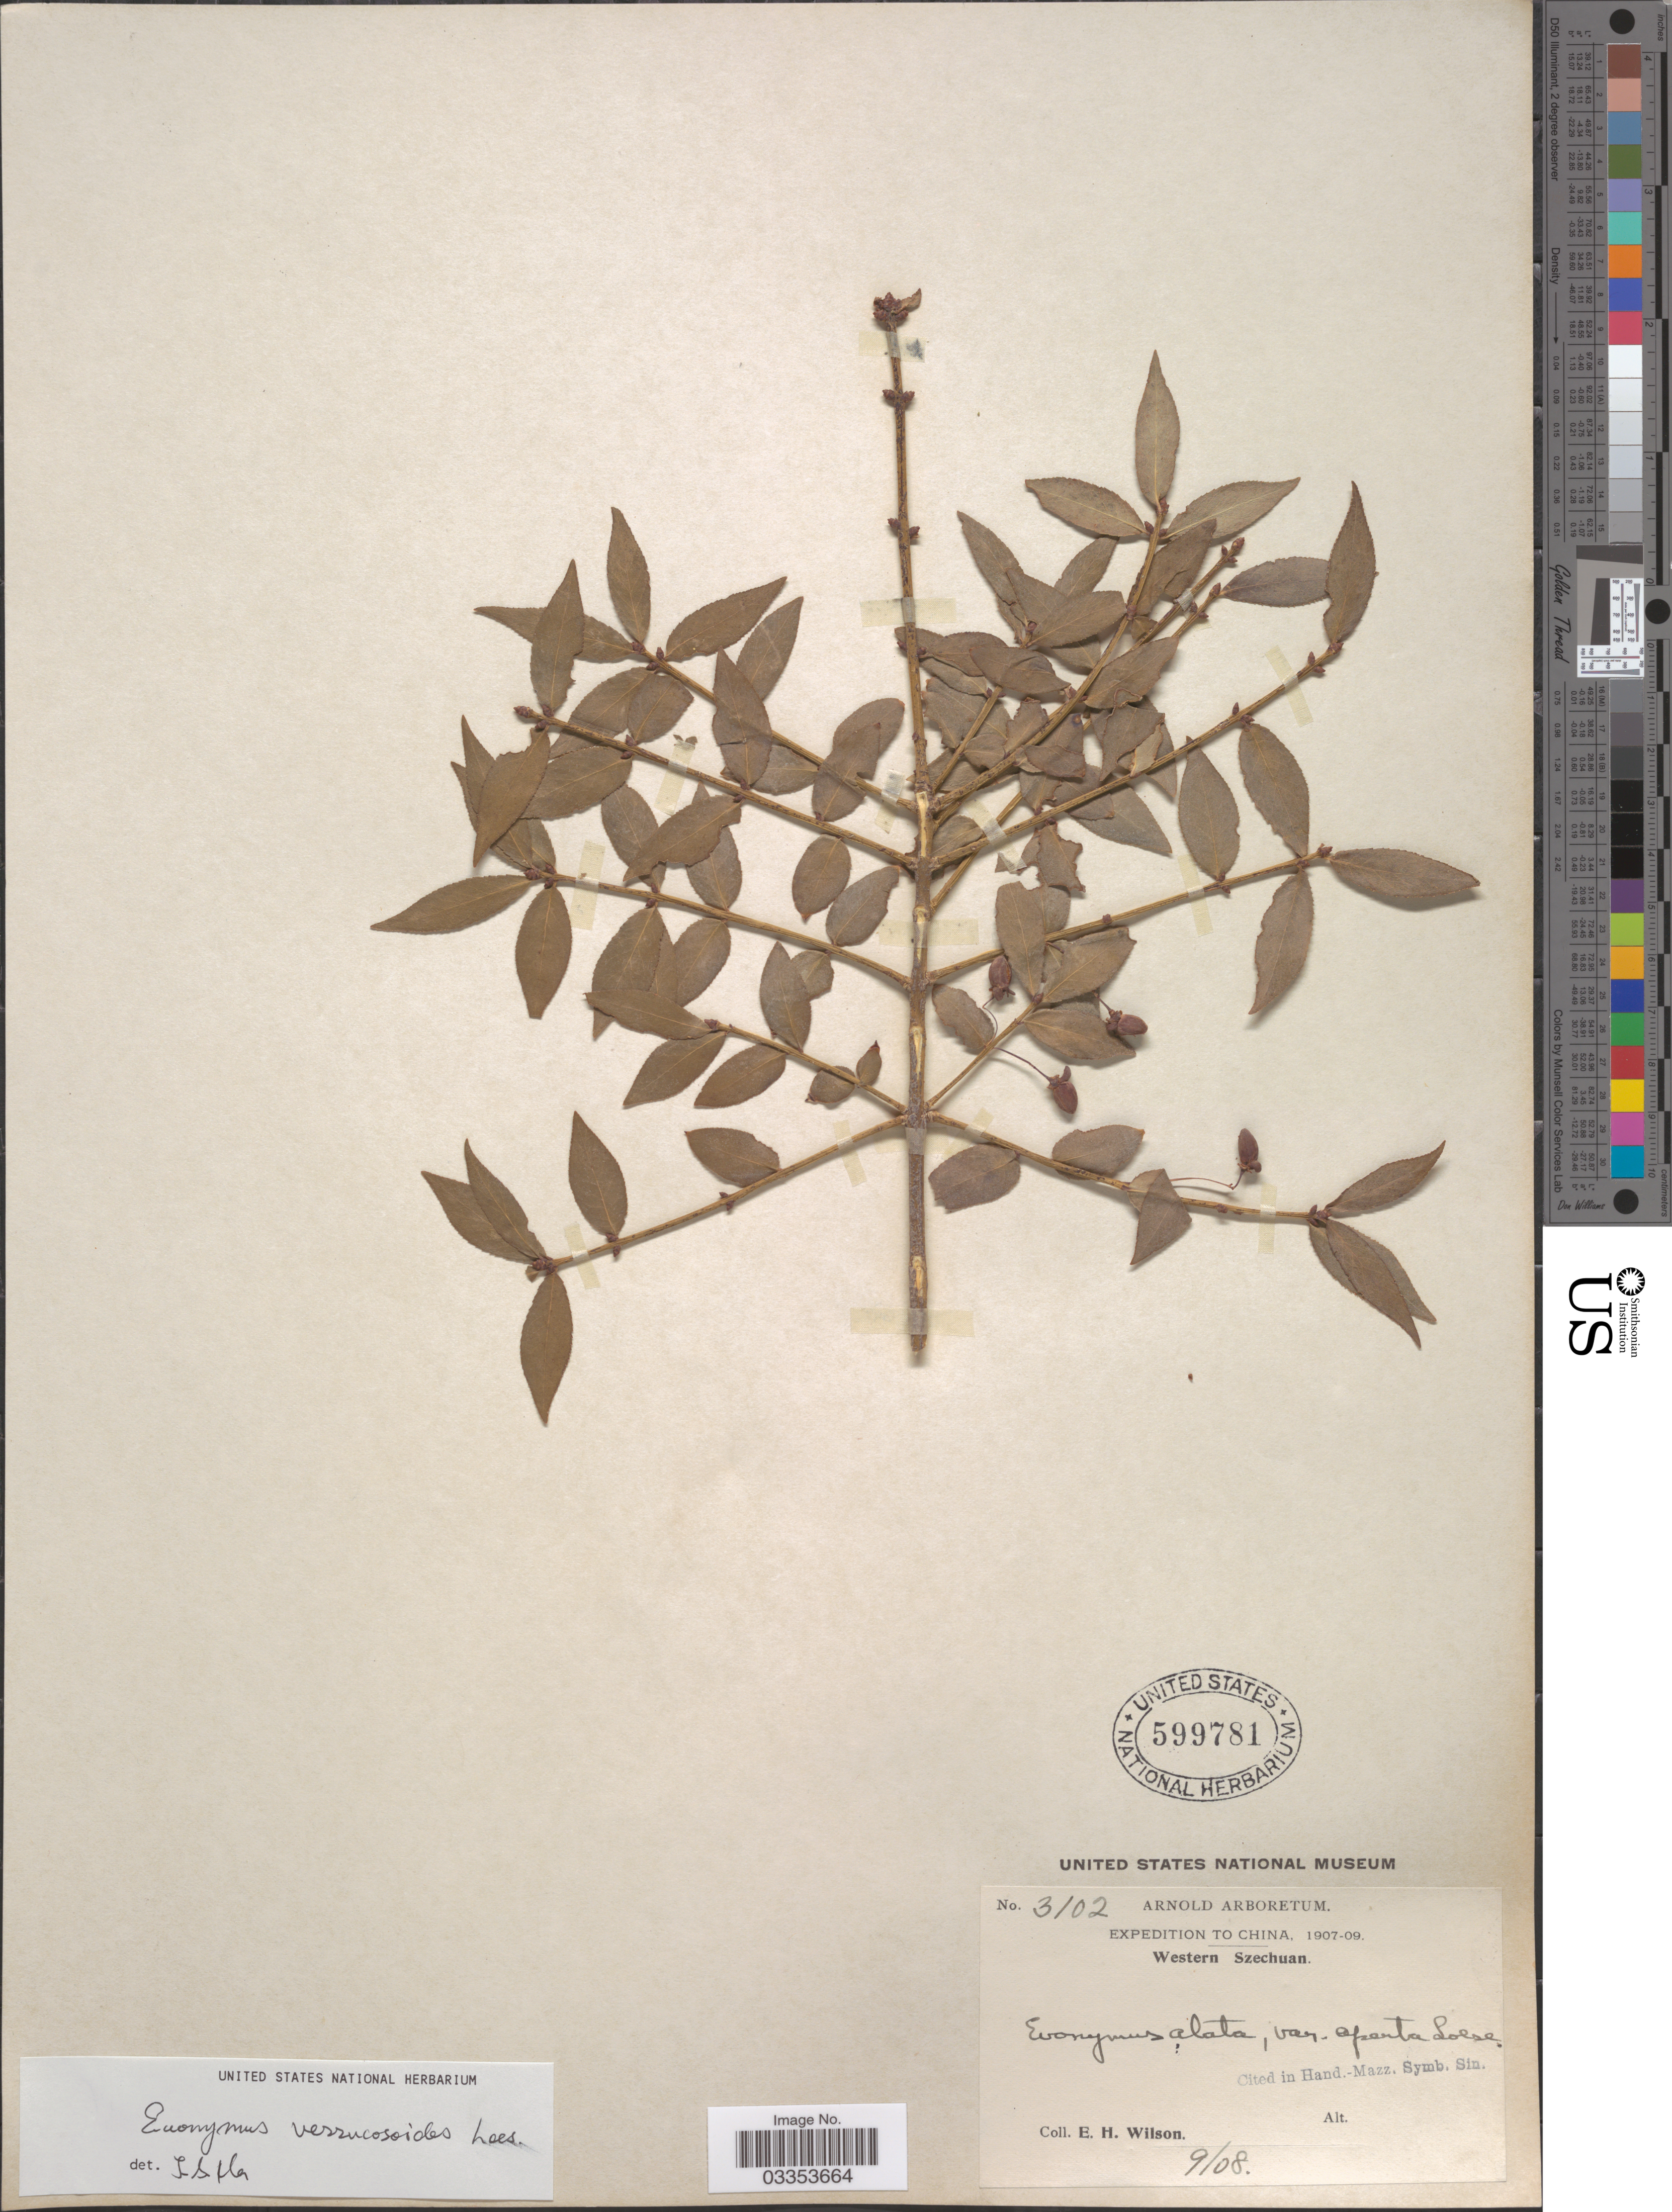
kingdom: Plantae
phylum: Tracheophyta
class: Magnoliopsida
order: Celastrales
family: Celastraceae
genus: Euonymus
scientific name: Euonymus verrucosoides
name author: Loes.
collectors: E. Wilson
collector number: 3102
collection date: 1908-09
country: China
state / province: Sichuan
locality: Western Szechuan.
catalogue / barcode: US 599781